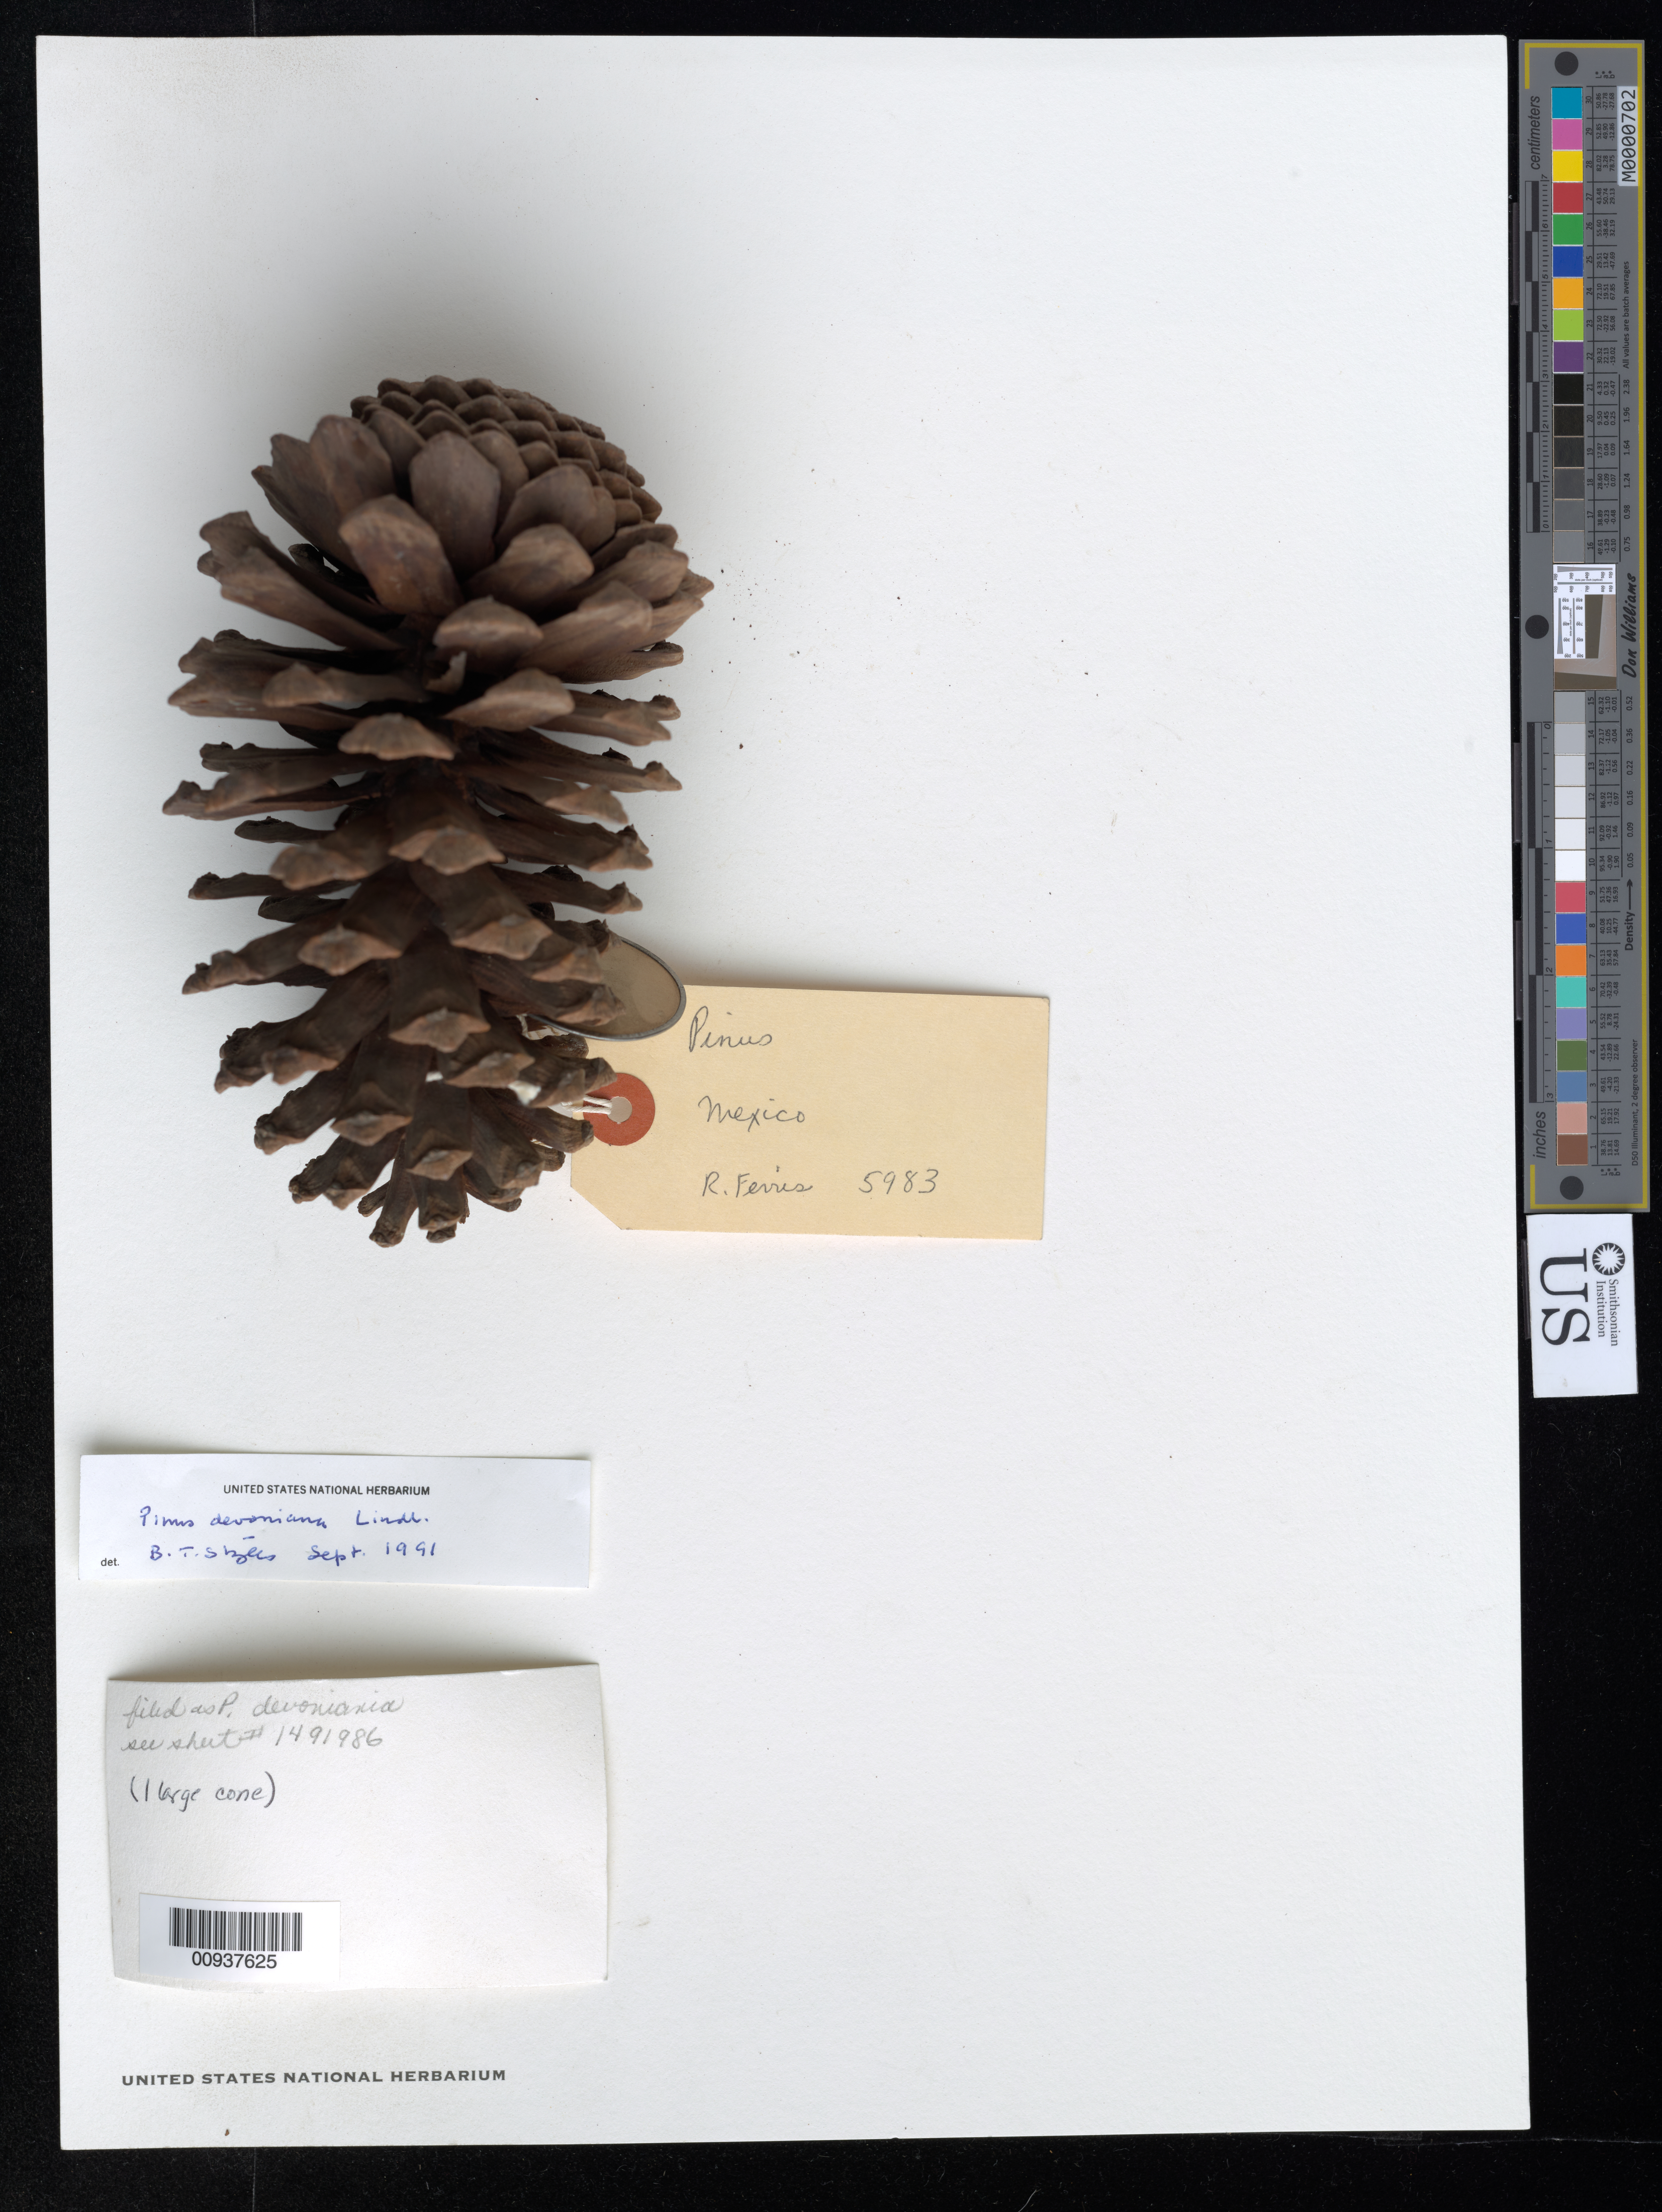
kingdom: Plantae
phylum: Tracheophyta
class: Pinopsida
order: Pinales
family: Pinaceae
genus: Pinus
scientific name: Pinus devoniana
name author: Lindl.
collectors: R. S. Ferris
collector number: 5983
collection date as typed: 11 Nov 1925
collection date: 1925-11-11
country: Mexico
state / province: Nayarit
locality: Vicinity of Jalisco. Foothills back of village.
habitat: Foothills.